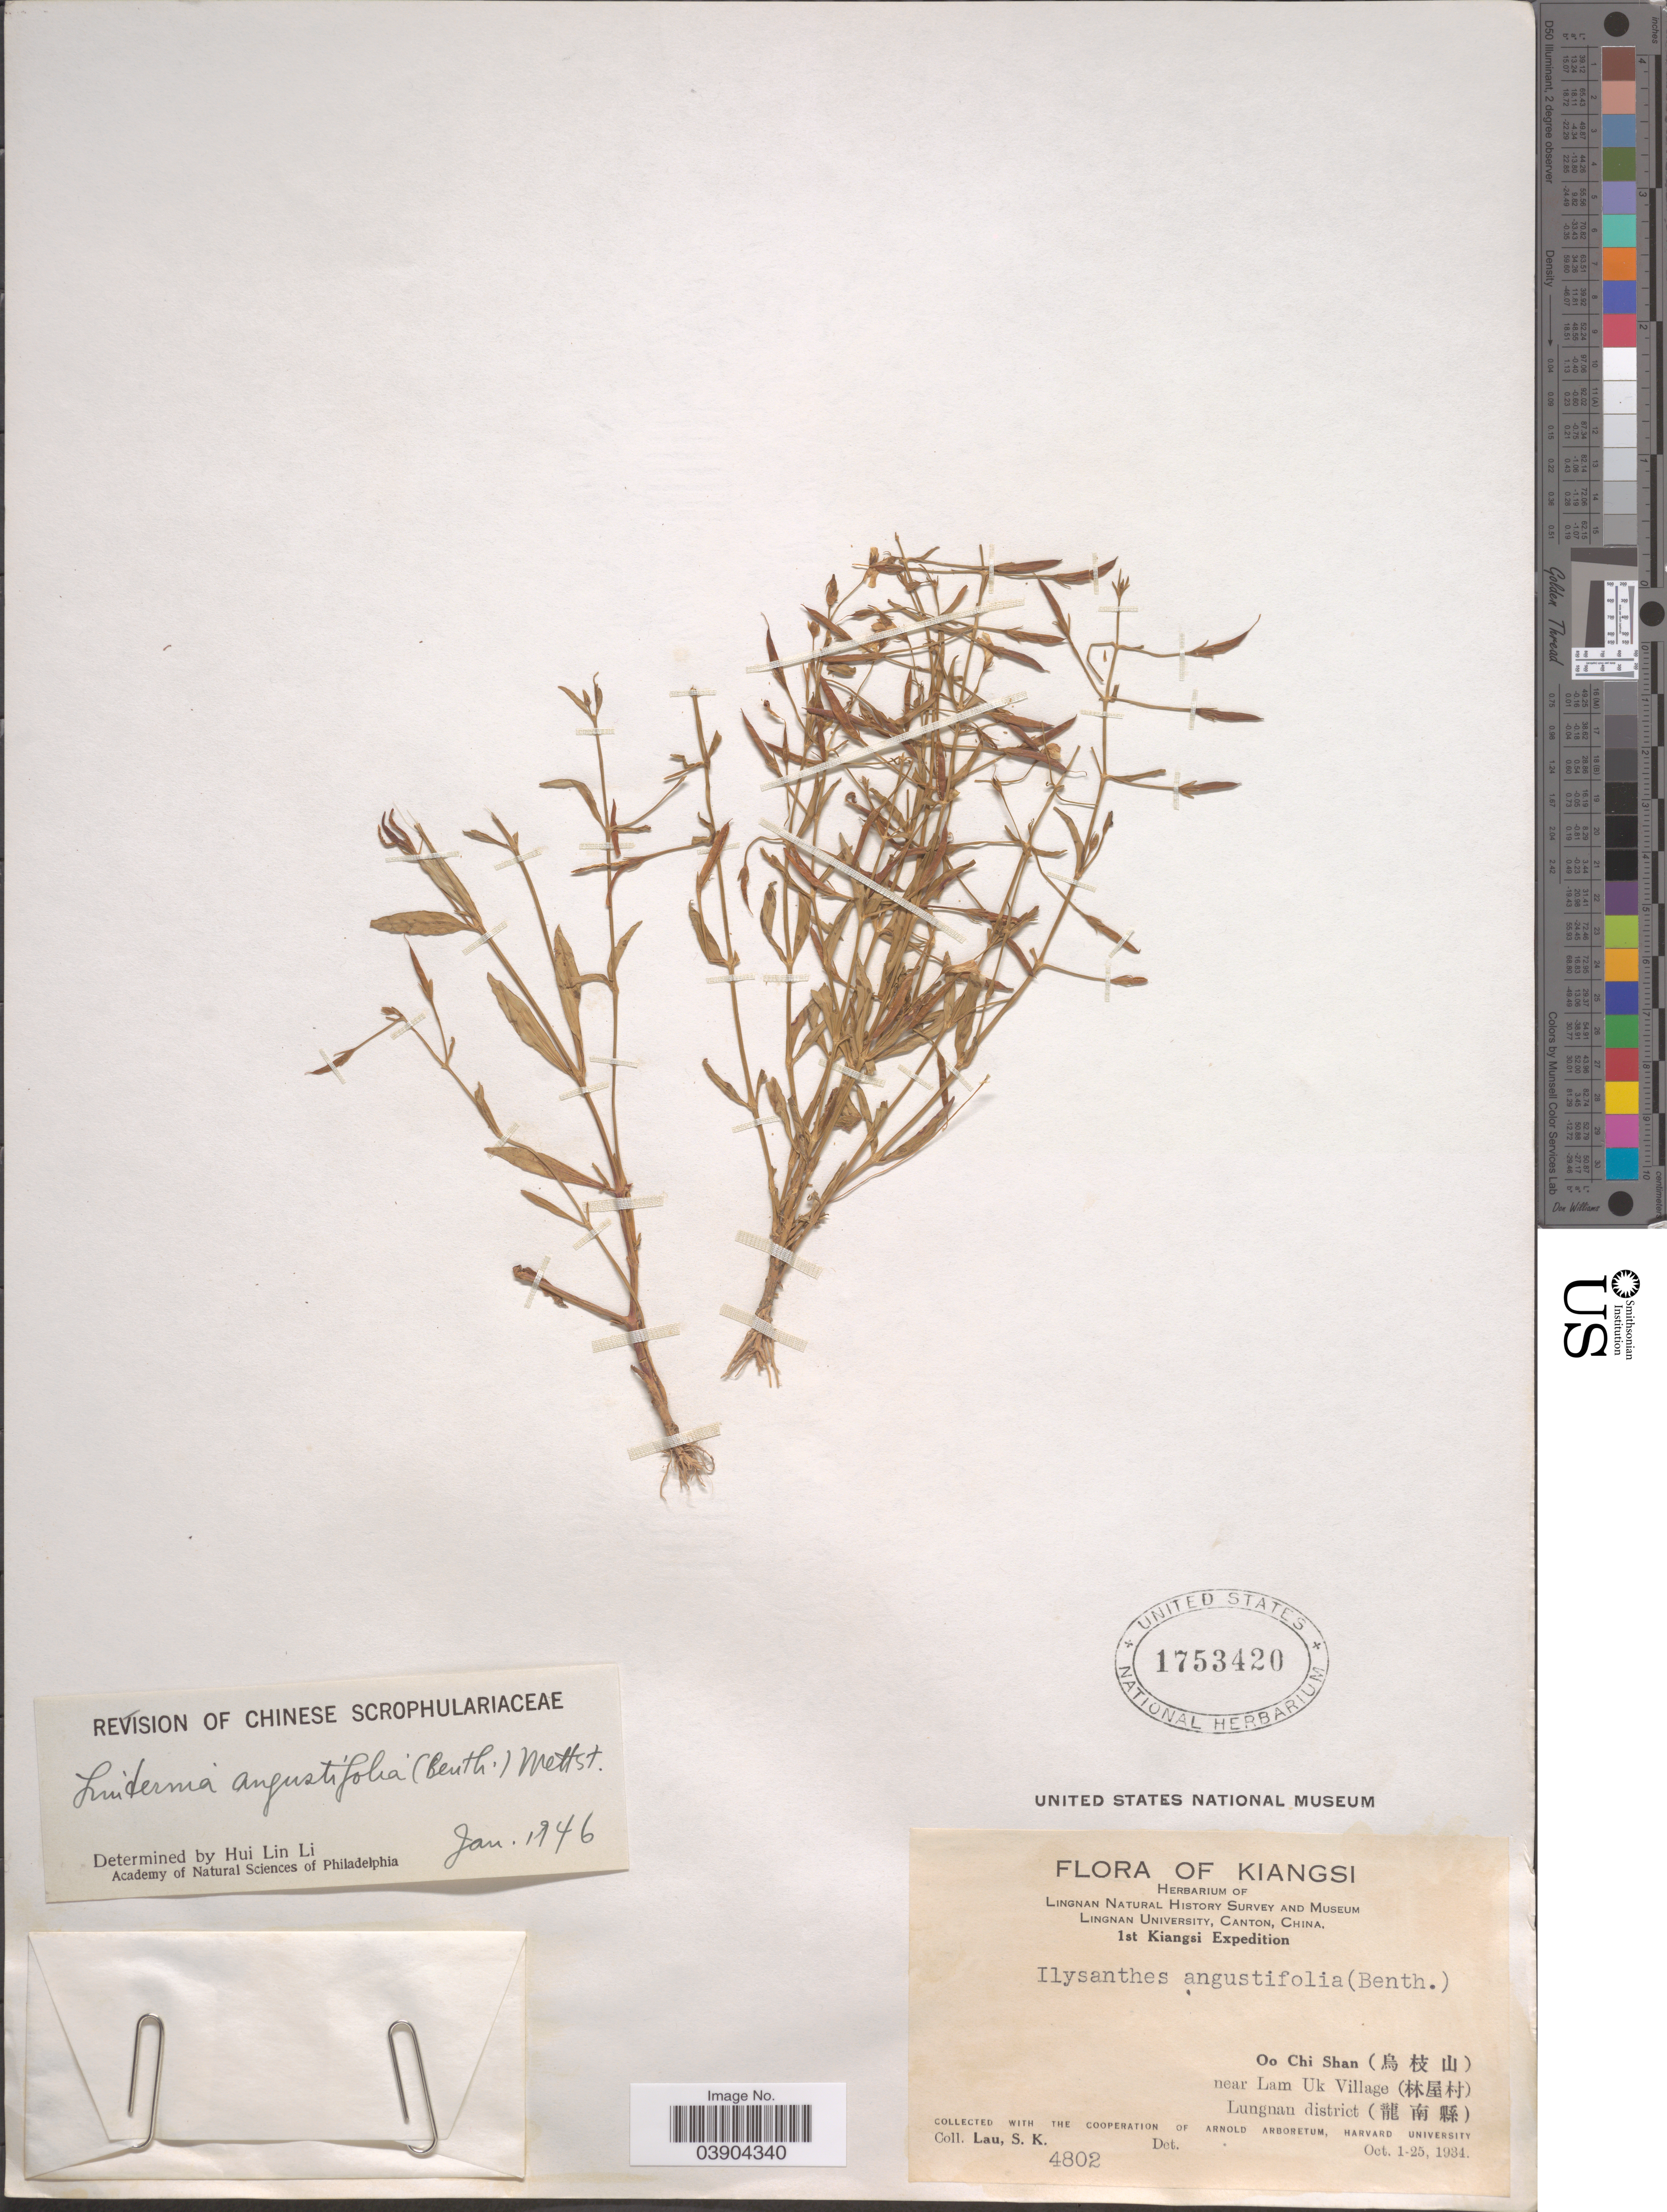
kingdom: Plantae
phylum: Tracheophyta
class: Magnoliopsida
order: Lamiales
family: Linderniaceae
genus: Lindernia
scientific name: Lindernia angustifolia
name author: (Benth.) Wettst.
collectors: S. K. Lau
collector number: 4802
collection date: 1934-10-01/1934-10-25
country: China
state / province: Jiangxi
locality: Kiangsi. Oo Chi Shan (X) near Lam Uk Village (X) Lungnau district (X).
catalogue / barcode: US 1753420